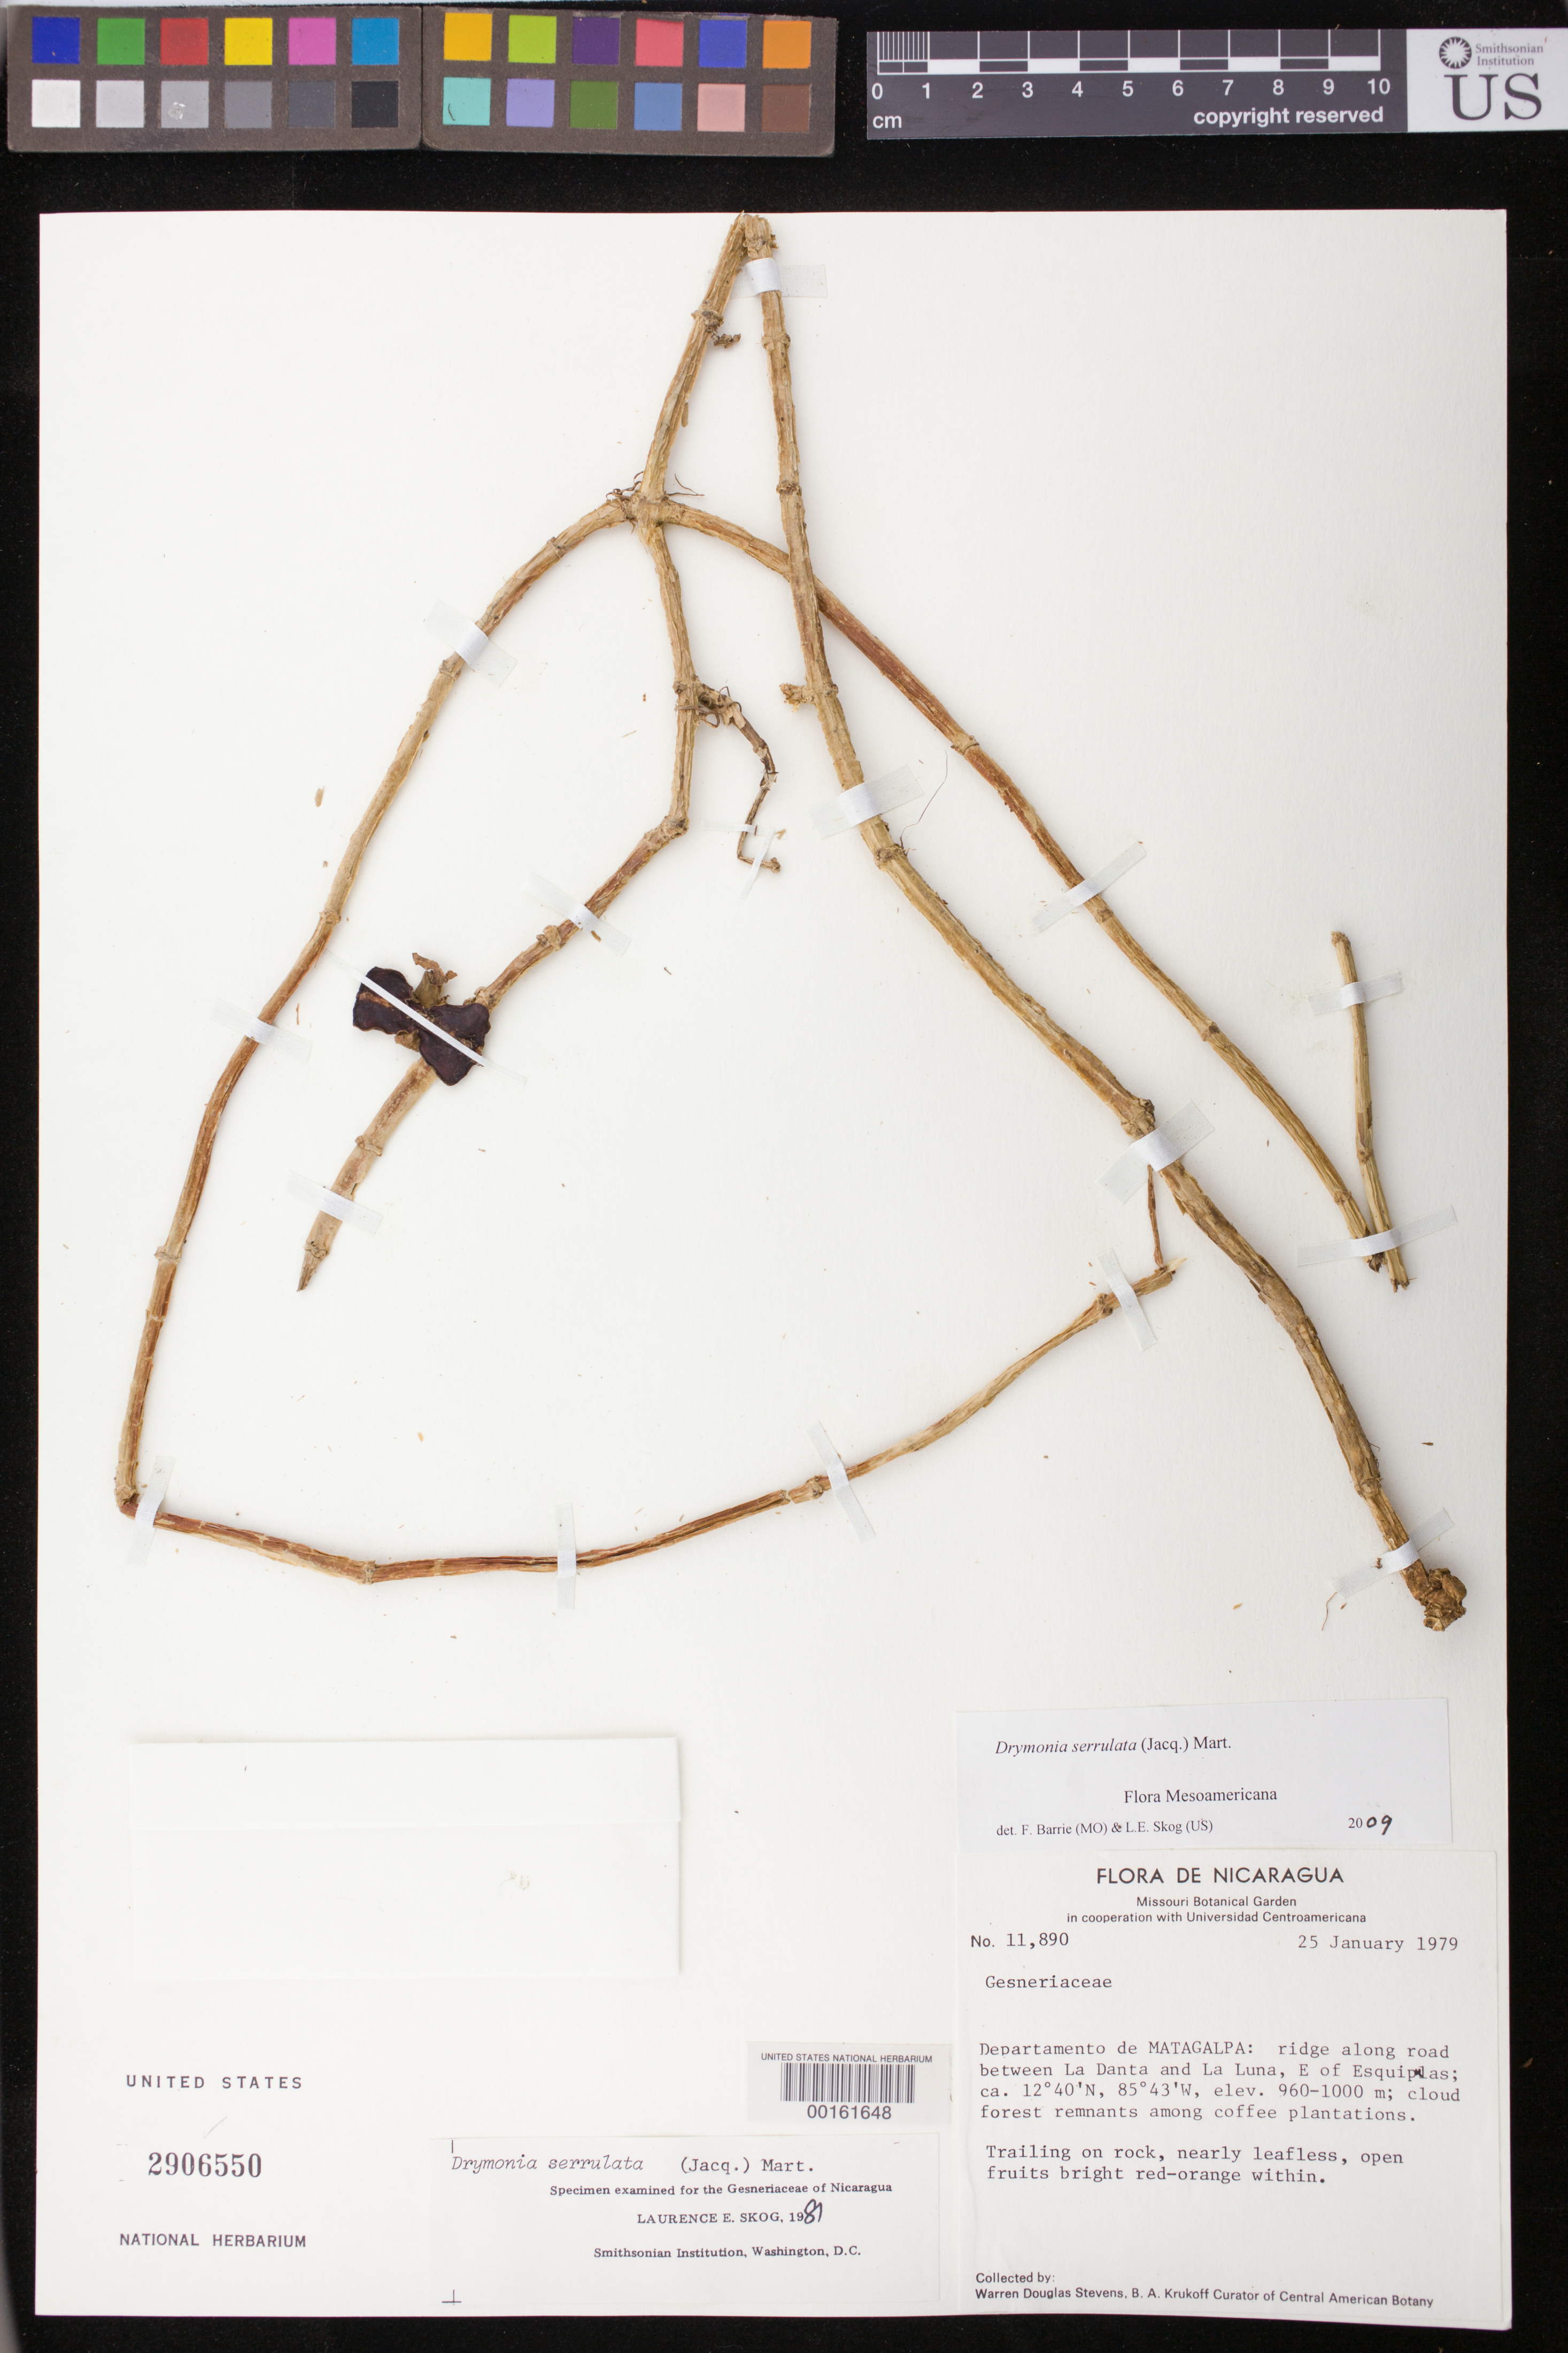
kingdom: Plantae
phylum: Tracheophyta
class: Magnoliopsida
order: Lamiales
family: Gesneriaceae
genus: Drymonia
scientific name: Drymonia serrulata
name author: (Jacq.) Mart.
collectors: W. D. Stevens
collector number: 11890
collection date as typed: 25 Jan 1979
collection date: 1979-01-25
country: Nicaragua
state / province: Matagalpa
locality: Ridge along road between La Danta and La Luna, E of Esquiplas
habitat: Cloud forest remnants among coffee plantations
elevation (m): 960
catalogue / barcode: US 2906550